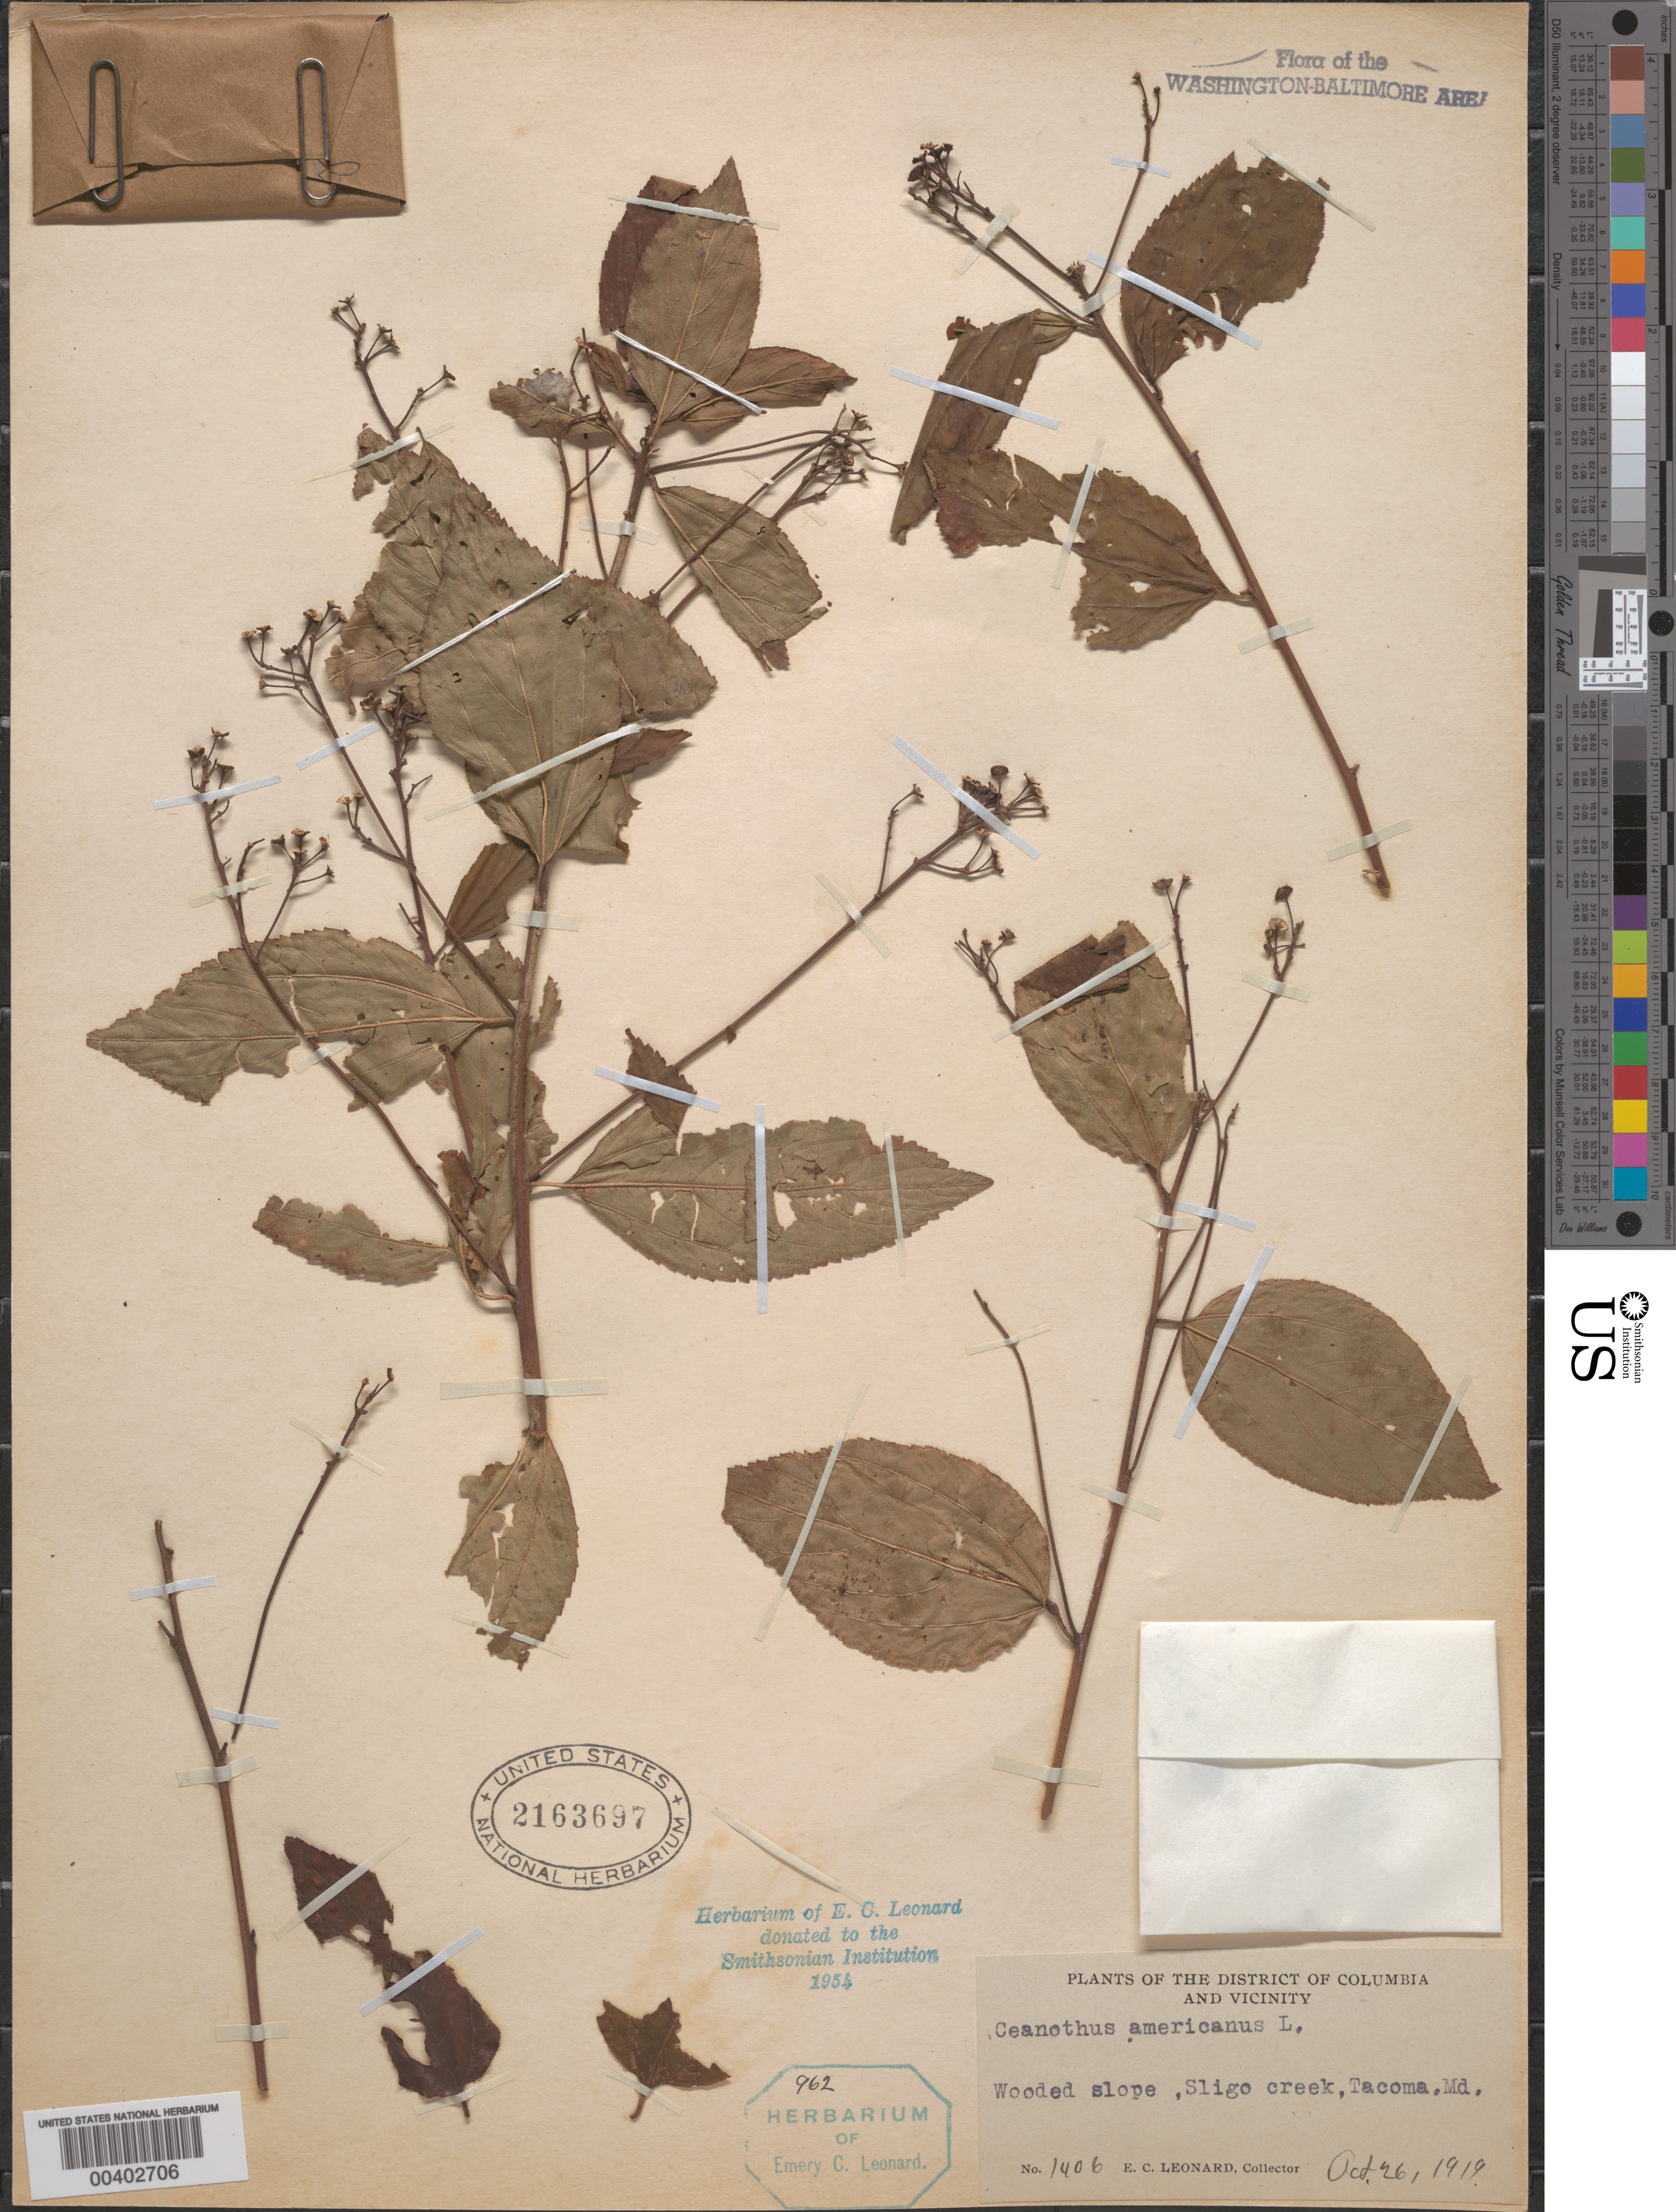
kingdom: Plantae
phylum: Tracheophyta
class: Magnoliopsida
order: Rosales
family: Rhamnaceae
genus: Ceanothus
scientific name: Ceanothus americanus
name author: L.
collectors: E. C. Leonard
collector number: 1406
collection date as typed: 26 Oct 1919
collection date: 1919-10-26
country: United States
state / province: Maryland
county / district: Montgomery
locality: Sligo Creek, Takoma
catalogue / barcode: US 2163697